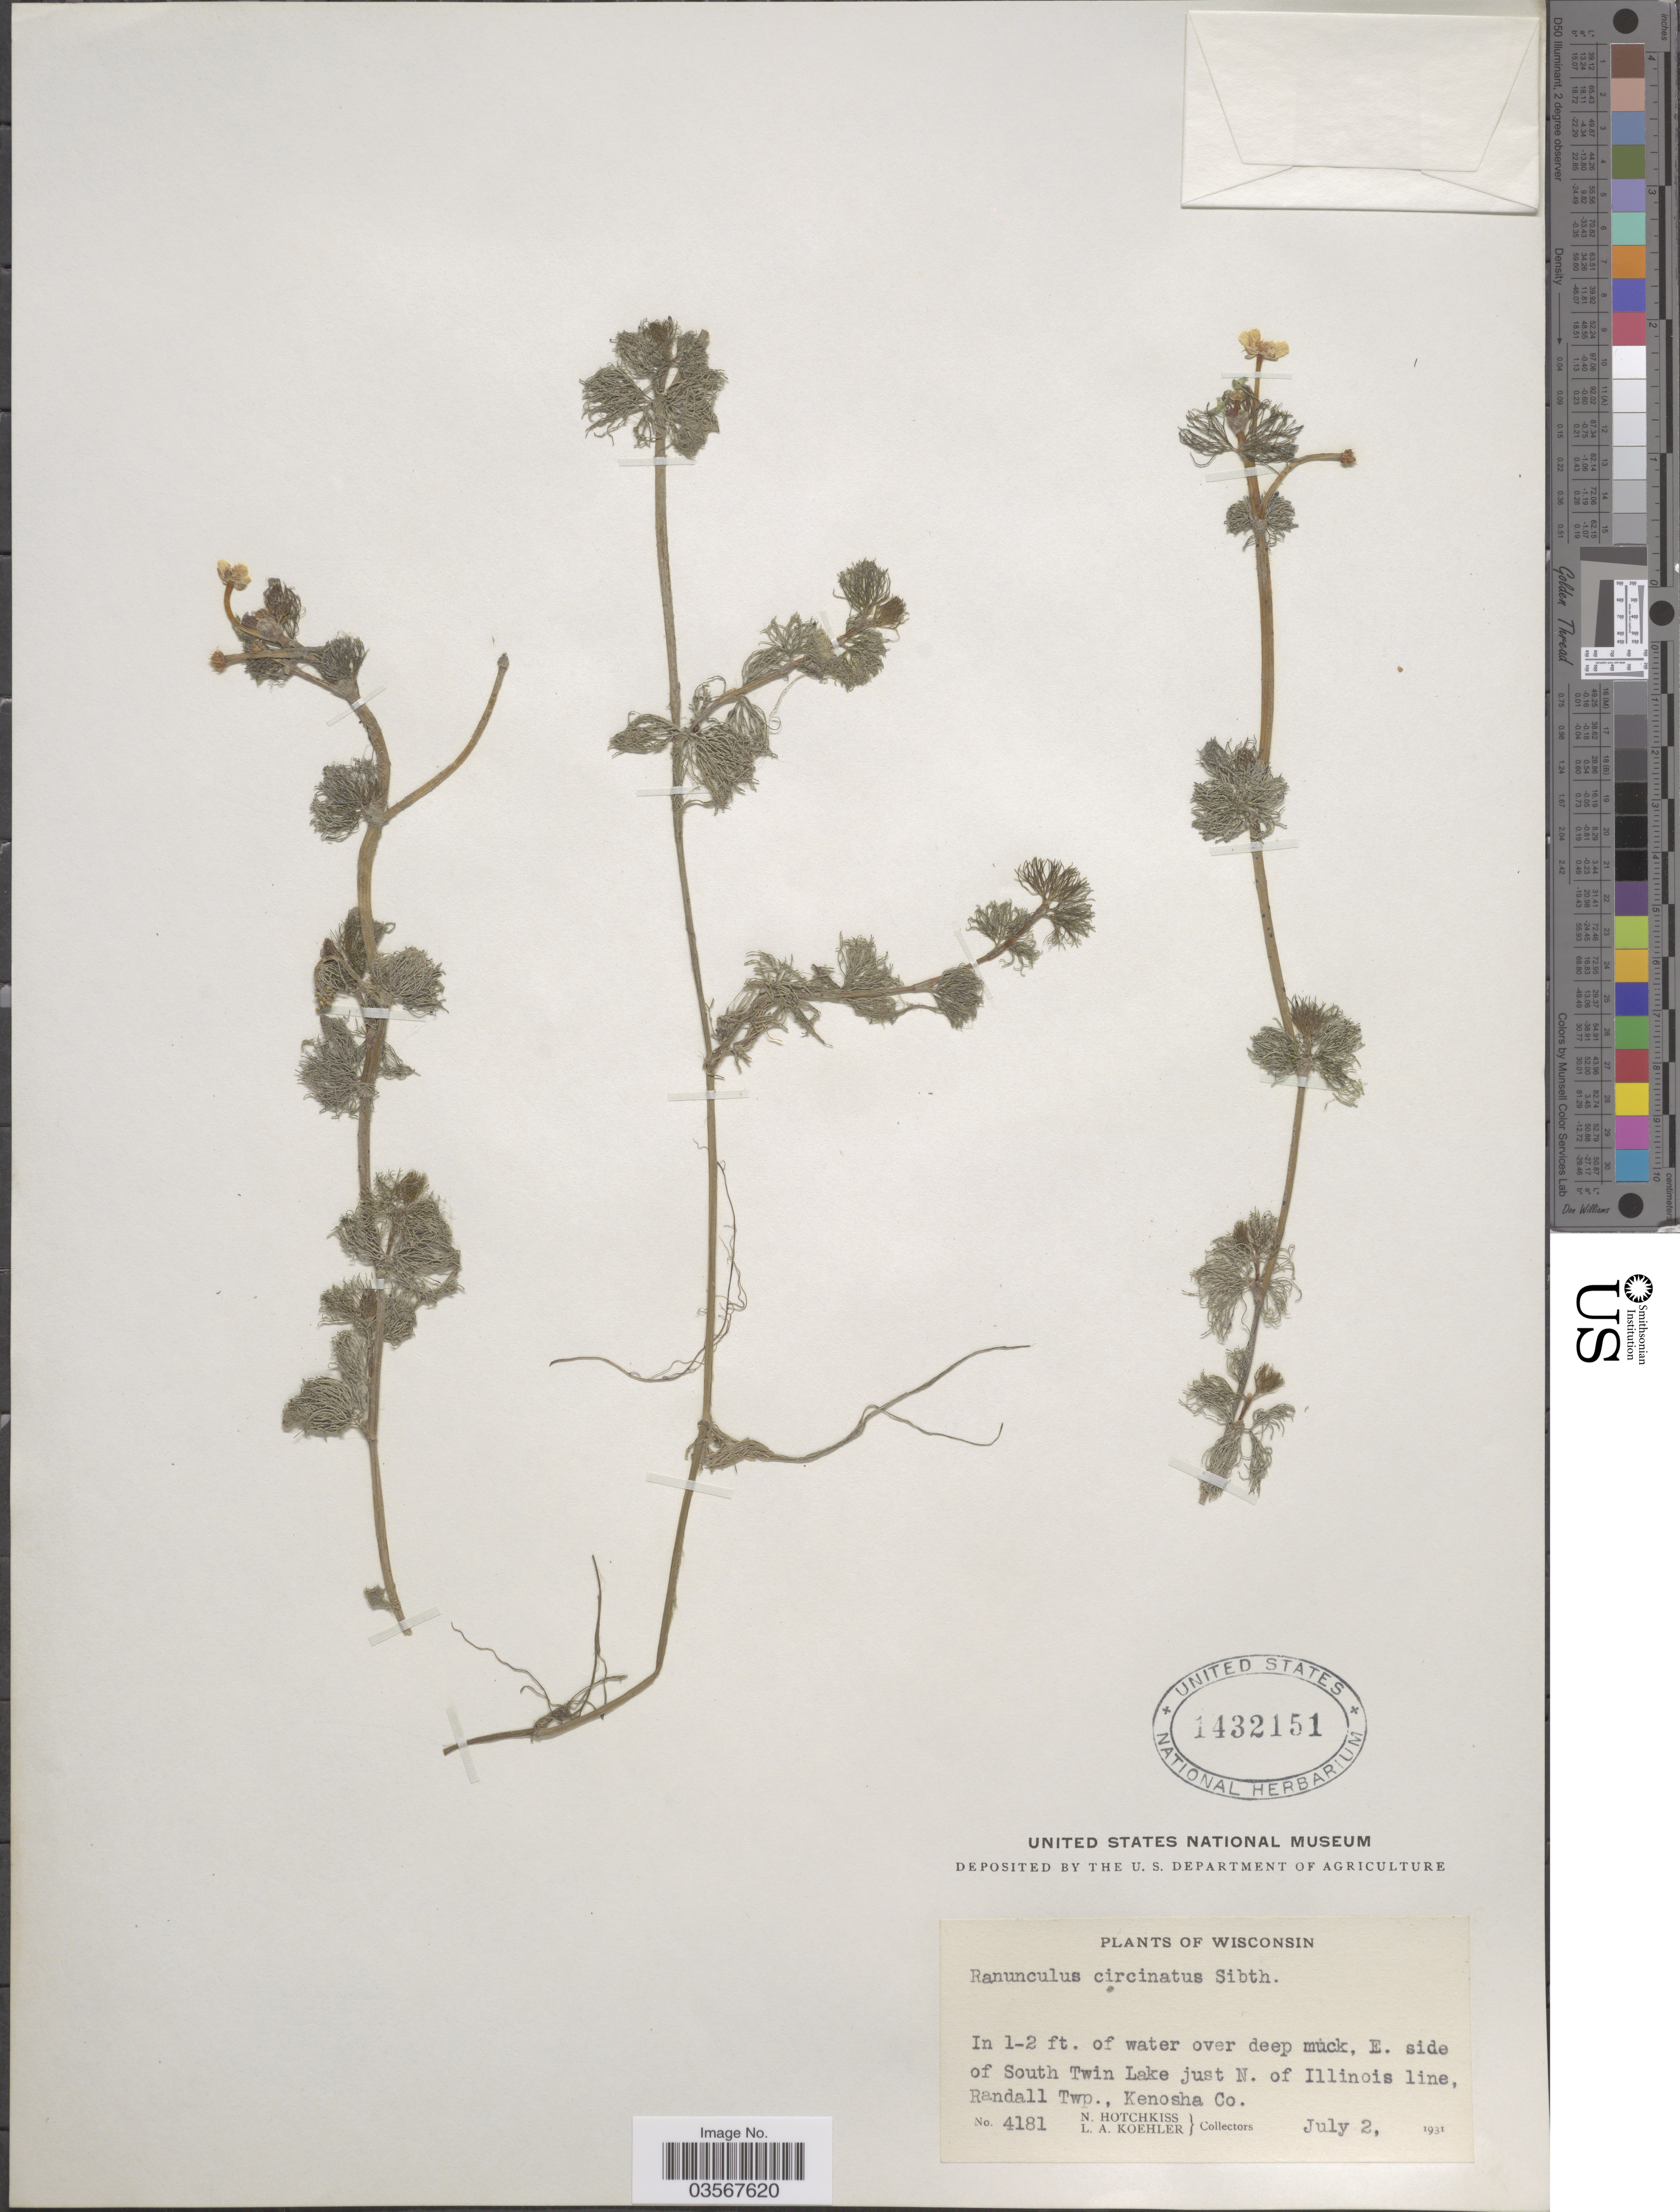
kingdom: Plantae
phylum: Tracheophyta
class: Magnoliopsida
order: Ranunculales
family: Ranunculaceae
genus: Ranunculus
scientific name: Ranunculus longirostris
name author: Godr.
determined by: Strong, Mark T., (BOT), Smithsonian Institution - National Museum of Natural History (UNITED STATES)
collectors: N. Hotchkiss & L. Koehler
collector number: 4181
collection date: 1931-07-02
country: United States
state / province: Wisconsin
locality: E. side of South Twin Lake just N. of Illinois line, Randall Twp., Kenosha Co.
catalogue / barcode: US 1432151